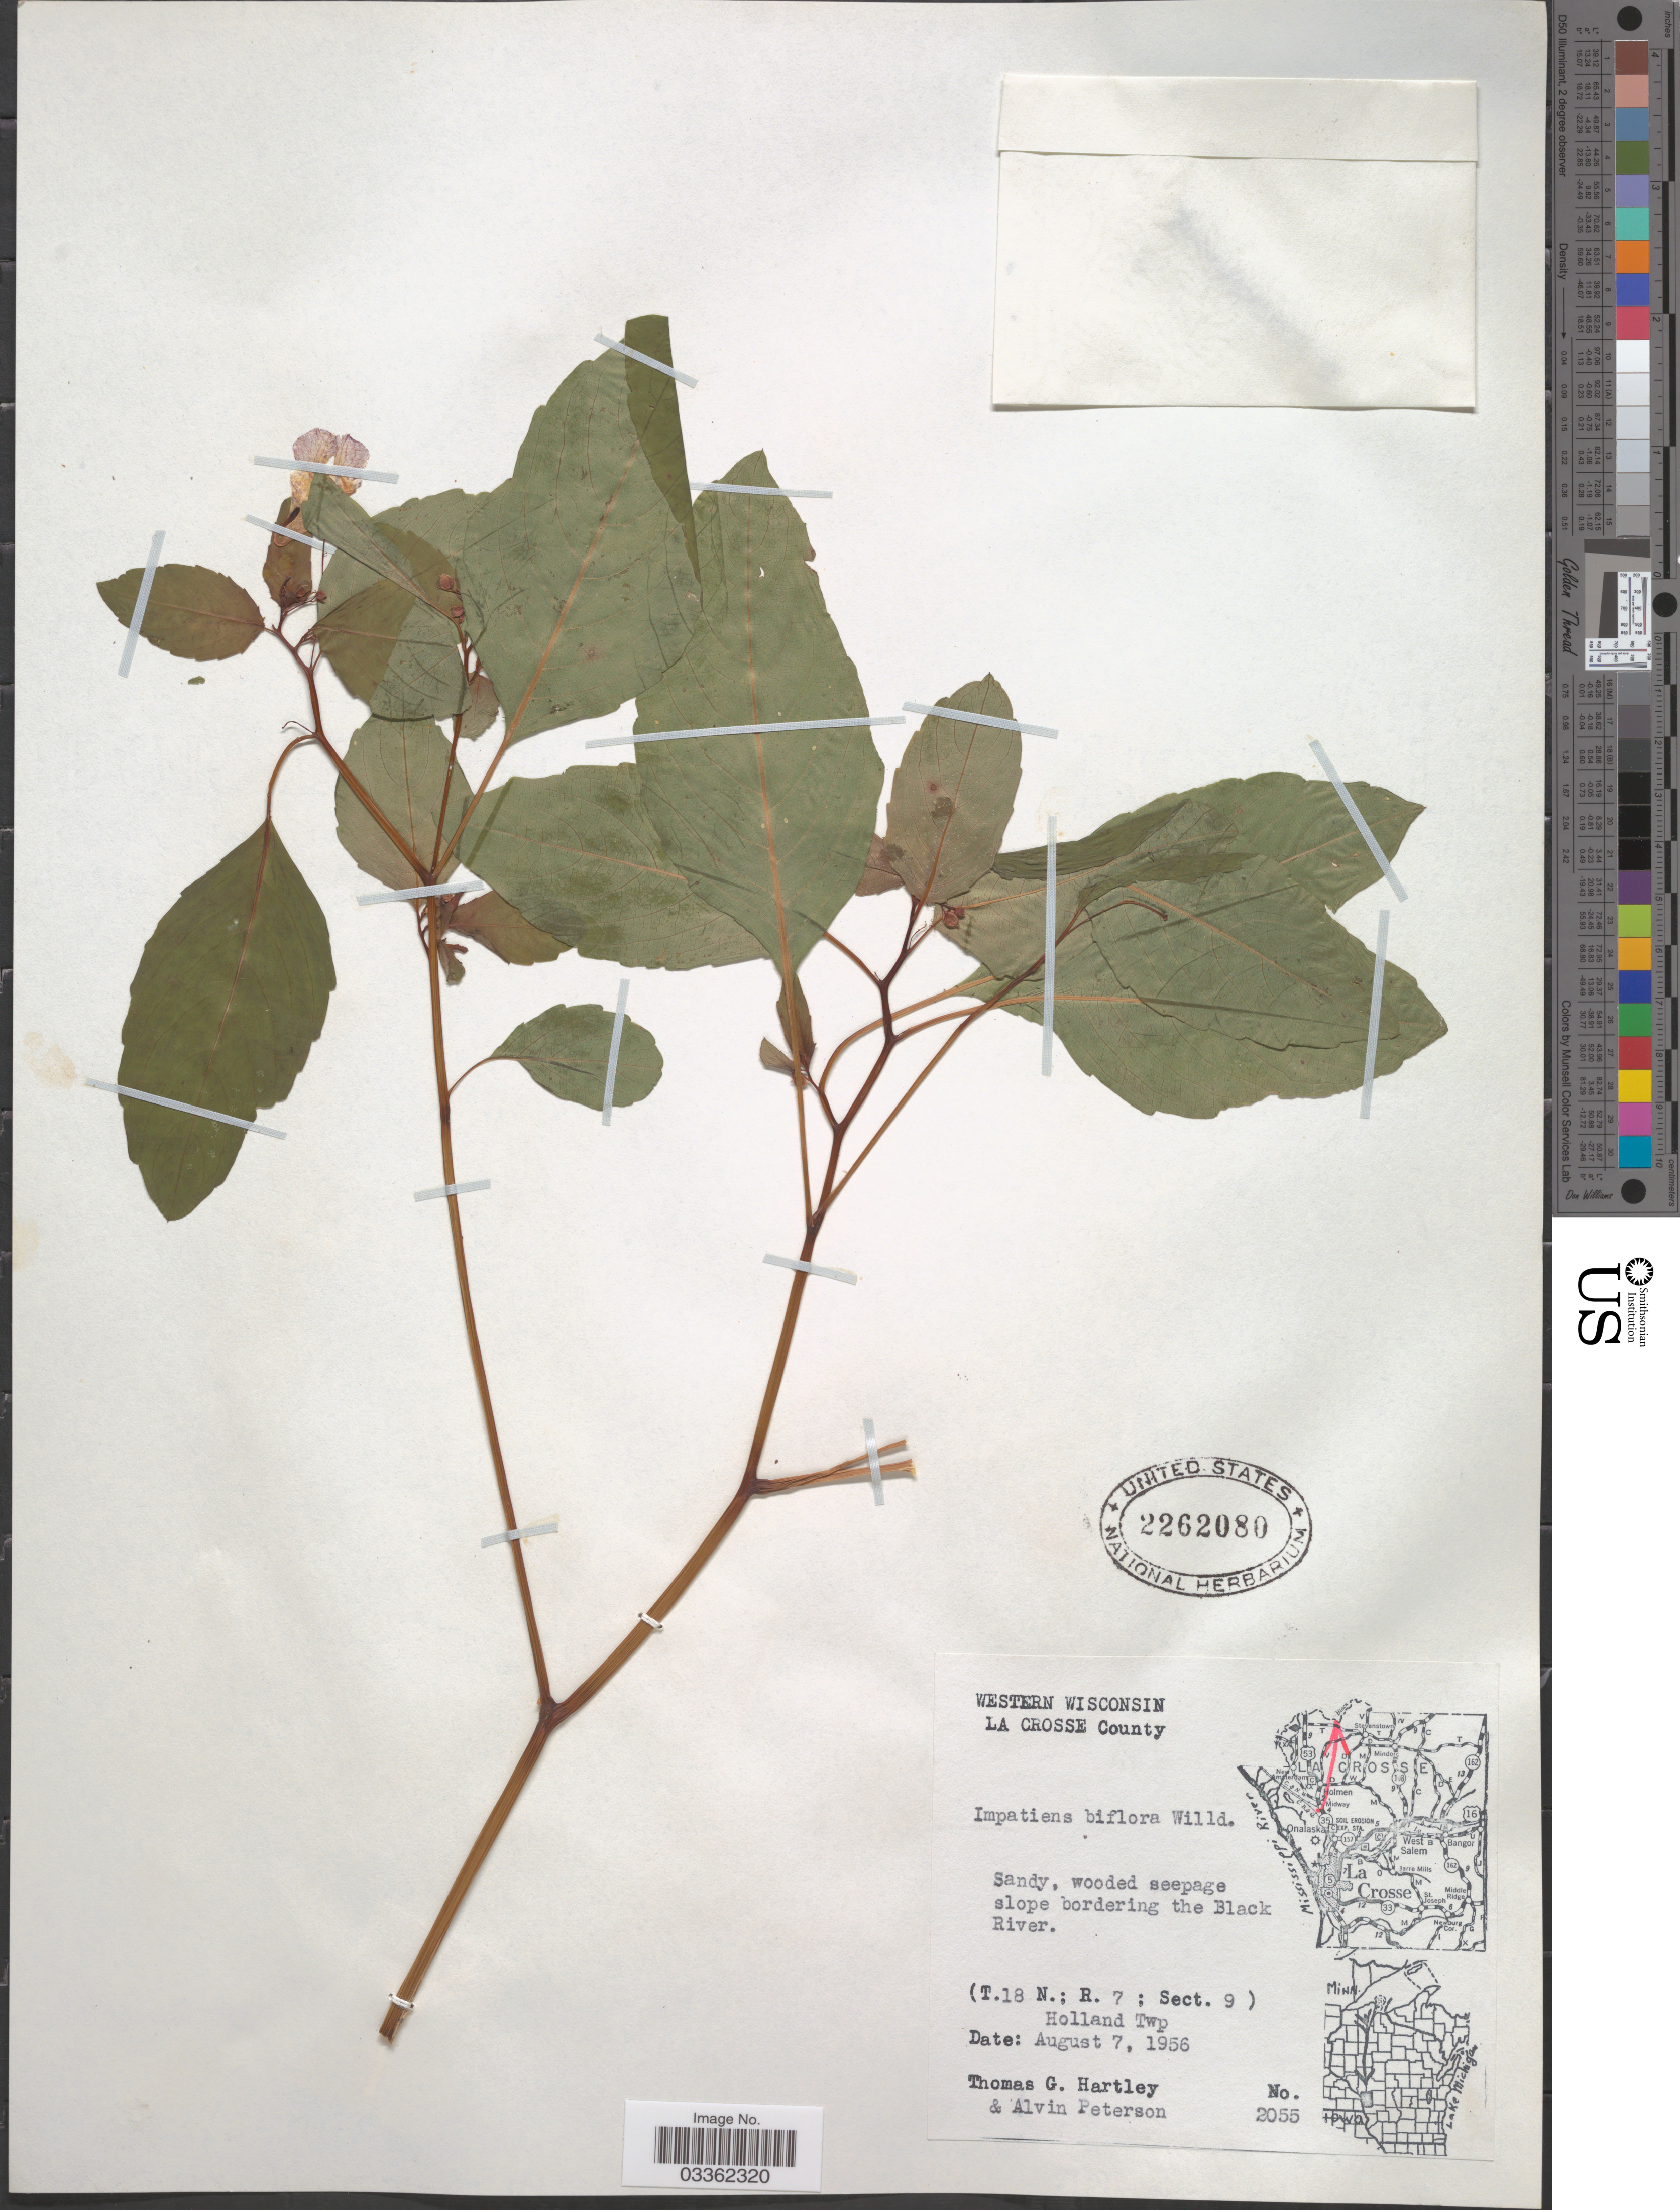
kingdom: Plantae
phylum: Tracheophyta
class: Magnoliopsida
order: Ericales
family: Balsaminaceae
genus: Impatiens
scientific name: Impatiens capensis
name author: Meerb.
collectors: T. G. Hartley & A. M. Peterson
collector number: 2055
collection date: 1956-08-07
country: United States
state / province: Wisconsin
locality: Western Wisconsin, La Crosse County, Sandy, wooded seepage slope bordering the Black River (T.18N.; R.7; Sect. 9) Holland Twp.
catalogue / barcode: US 2262080